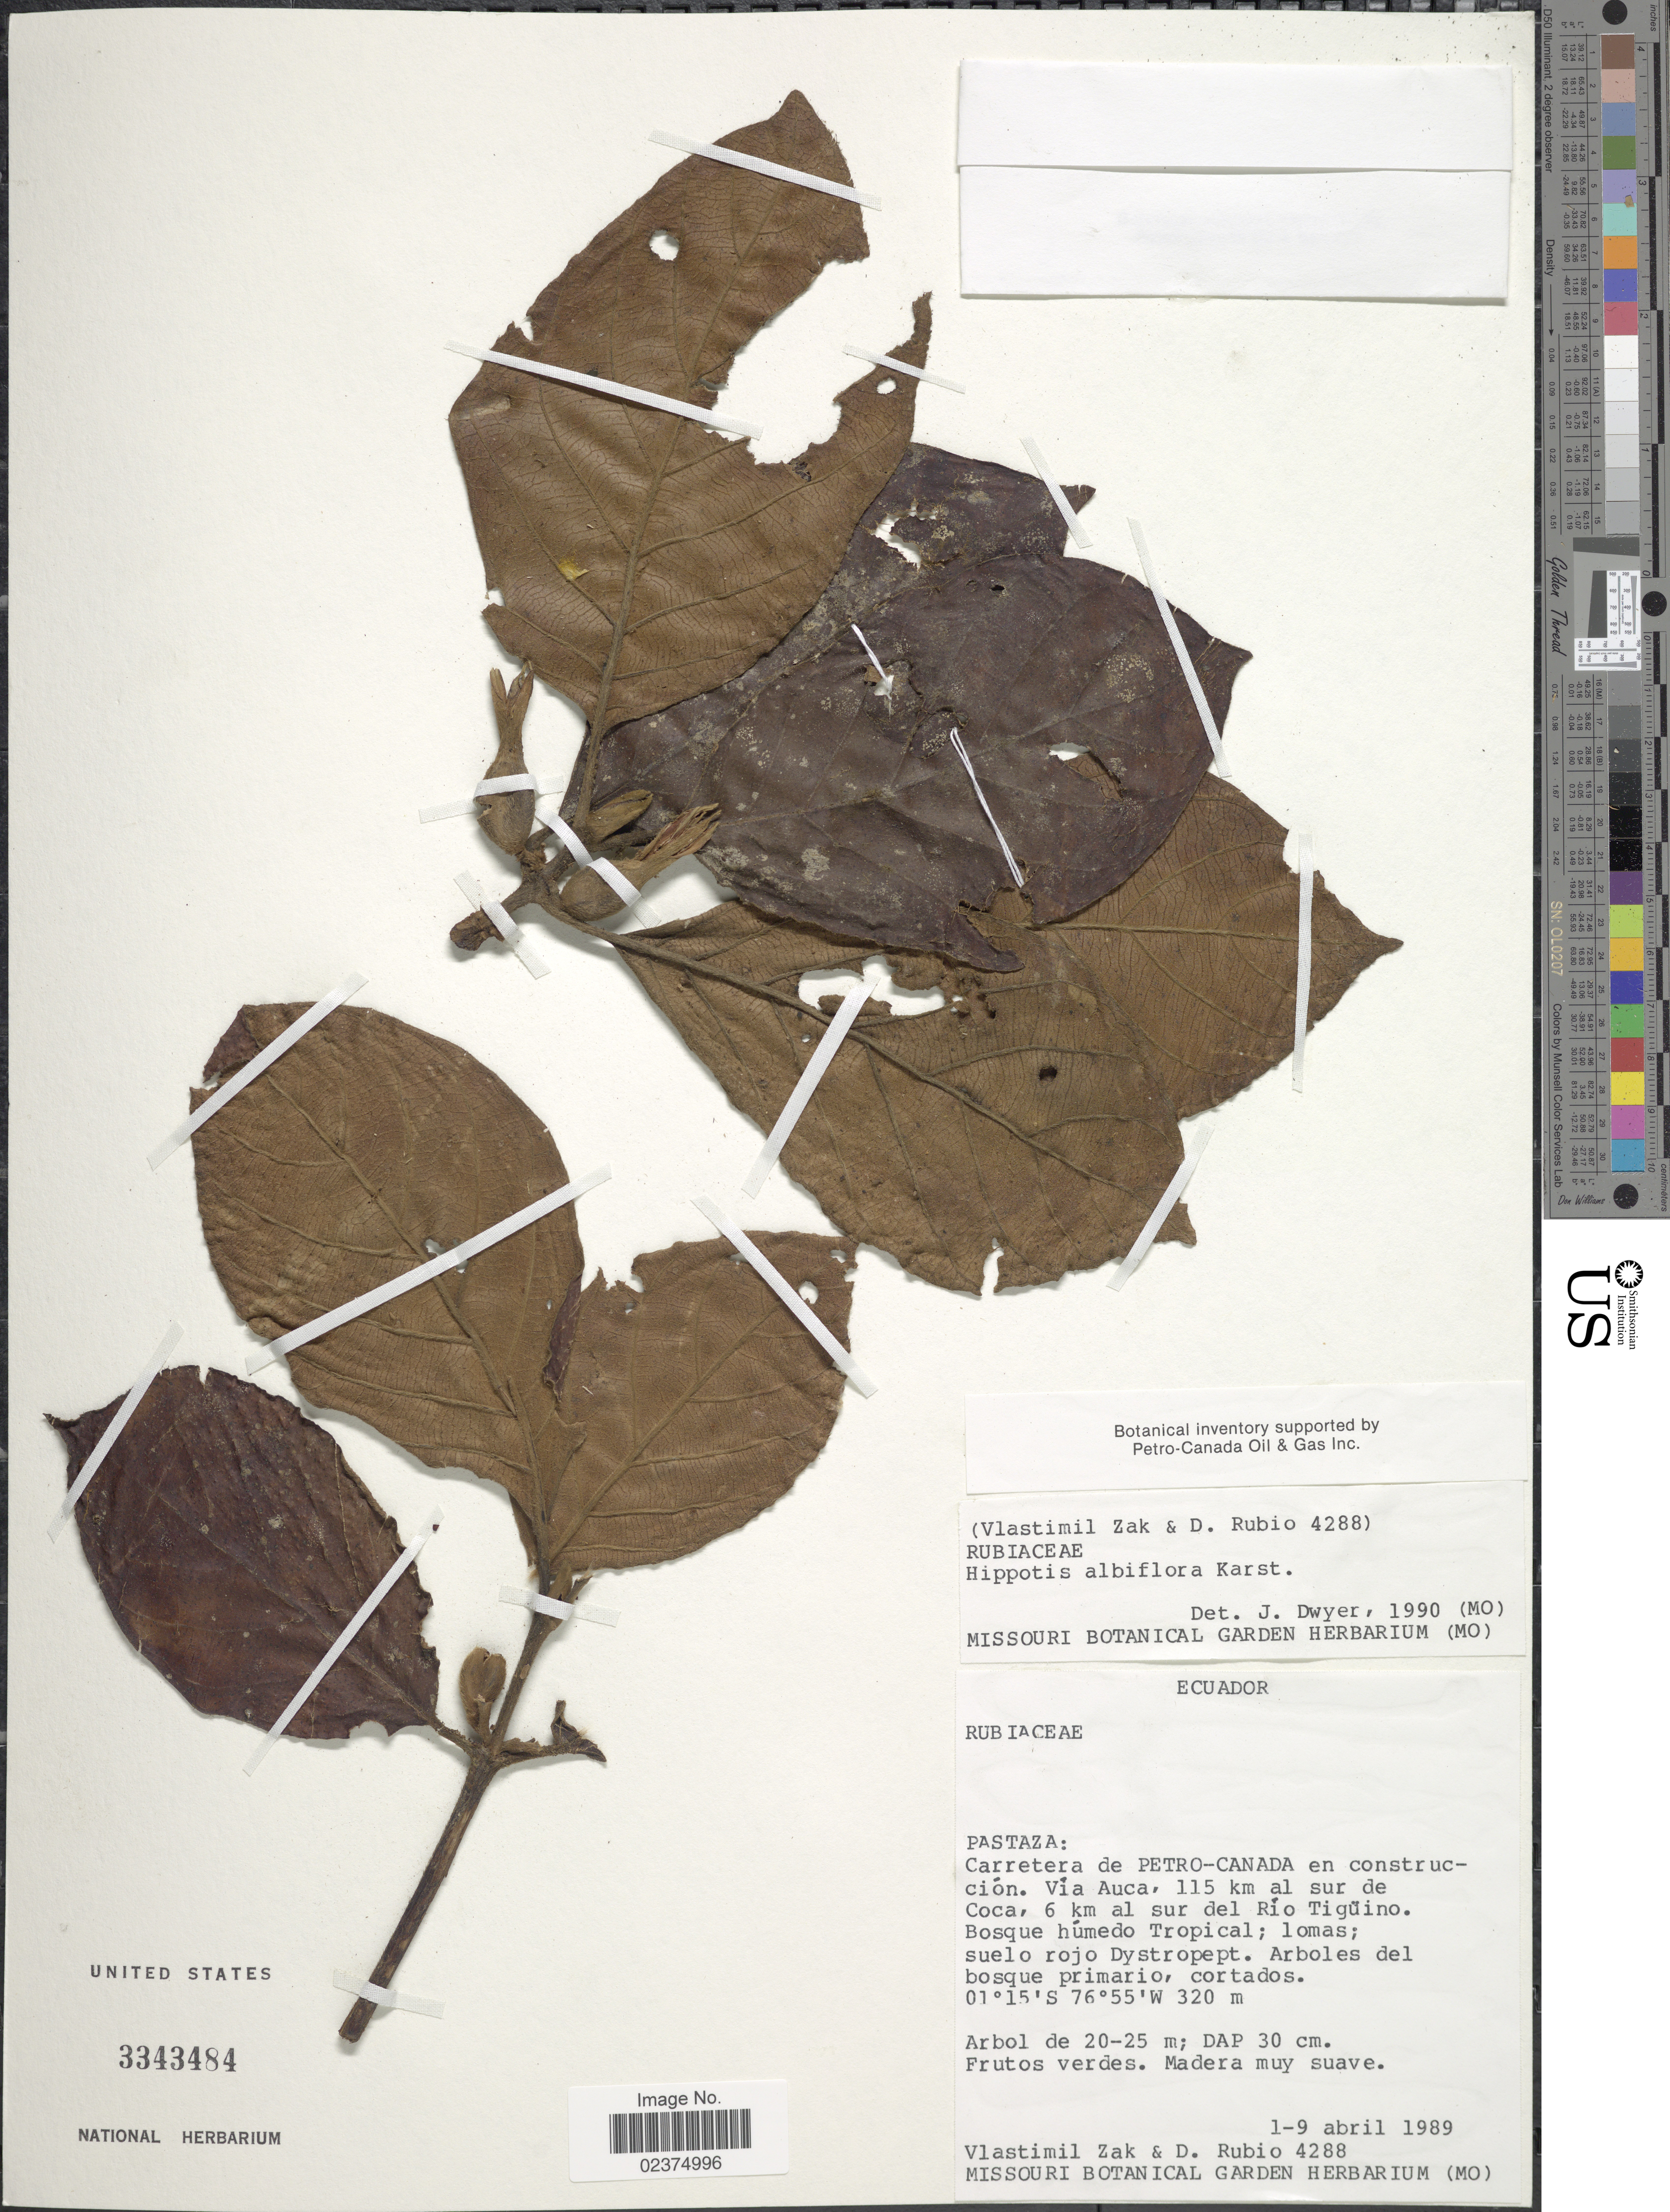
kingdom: Plantae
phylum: Tracheophyta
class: Magnoliopsida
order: Gentianales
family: Rubiaceae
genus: Hippotis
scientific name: Hippotis albiflora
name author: H. Karst.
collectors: V. Zak & D. Rubio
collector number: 4288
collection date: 1989-04-01/1989-04-09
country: Ecuador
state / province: Pastaza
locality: Carretera de Pero-Canada en construcion, Via Auca, 115 km al sure de Coca, 6 km al sur del Rio Tiguino, Bosque humedo Tropical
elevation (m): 320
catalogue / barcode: US 3343484